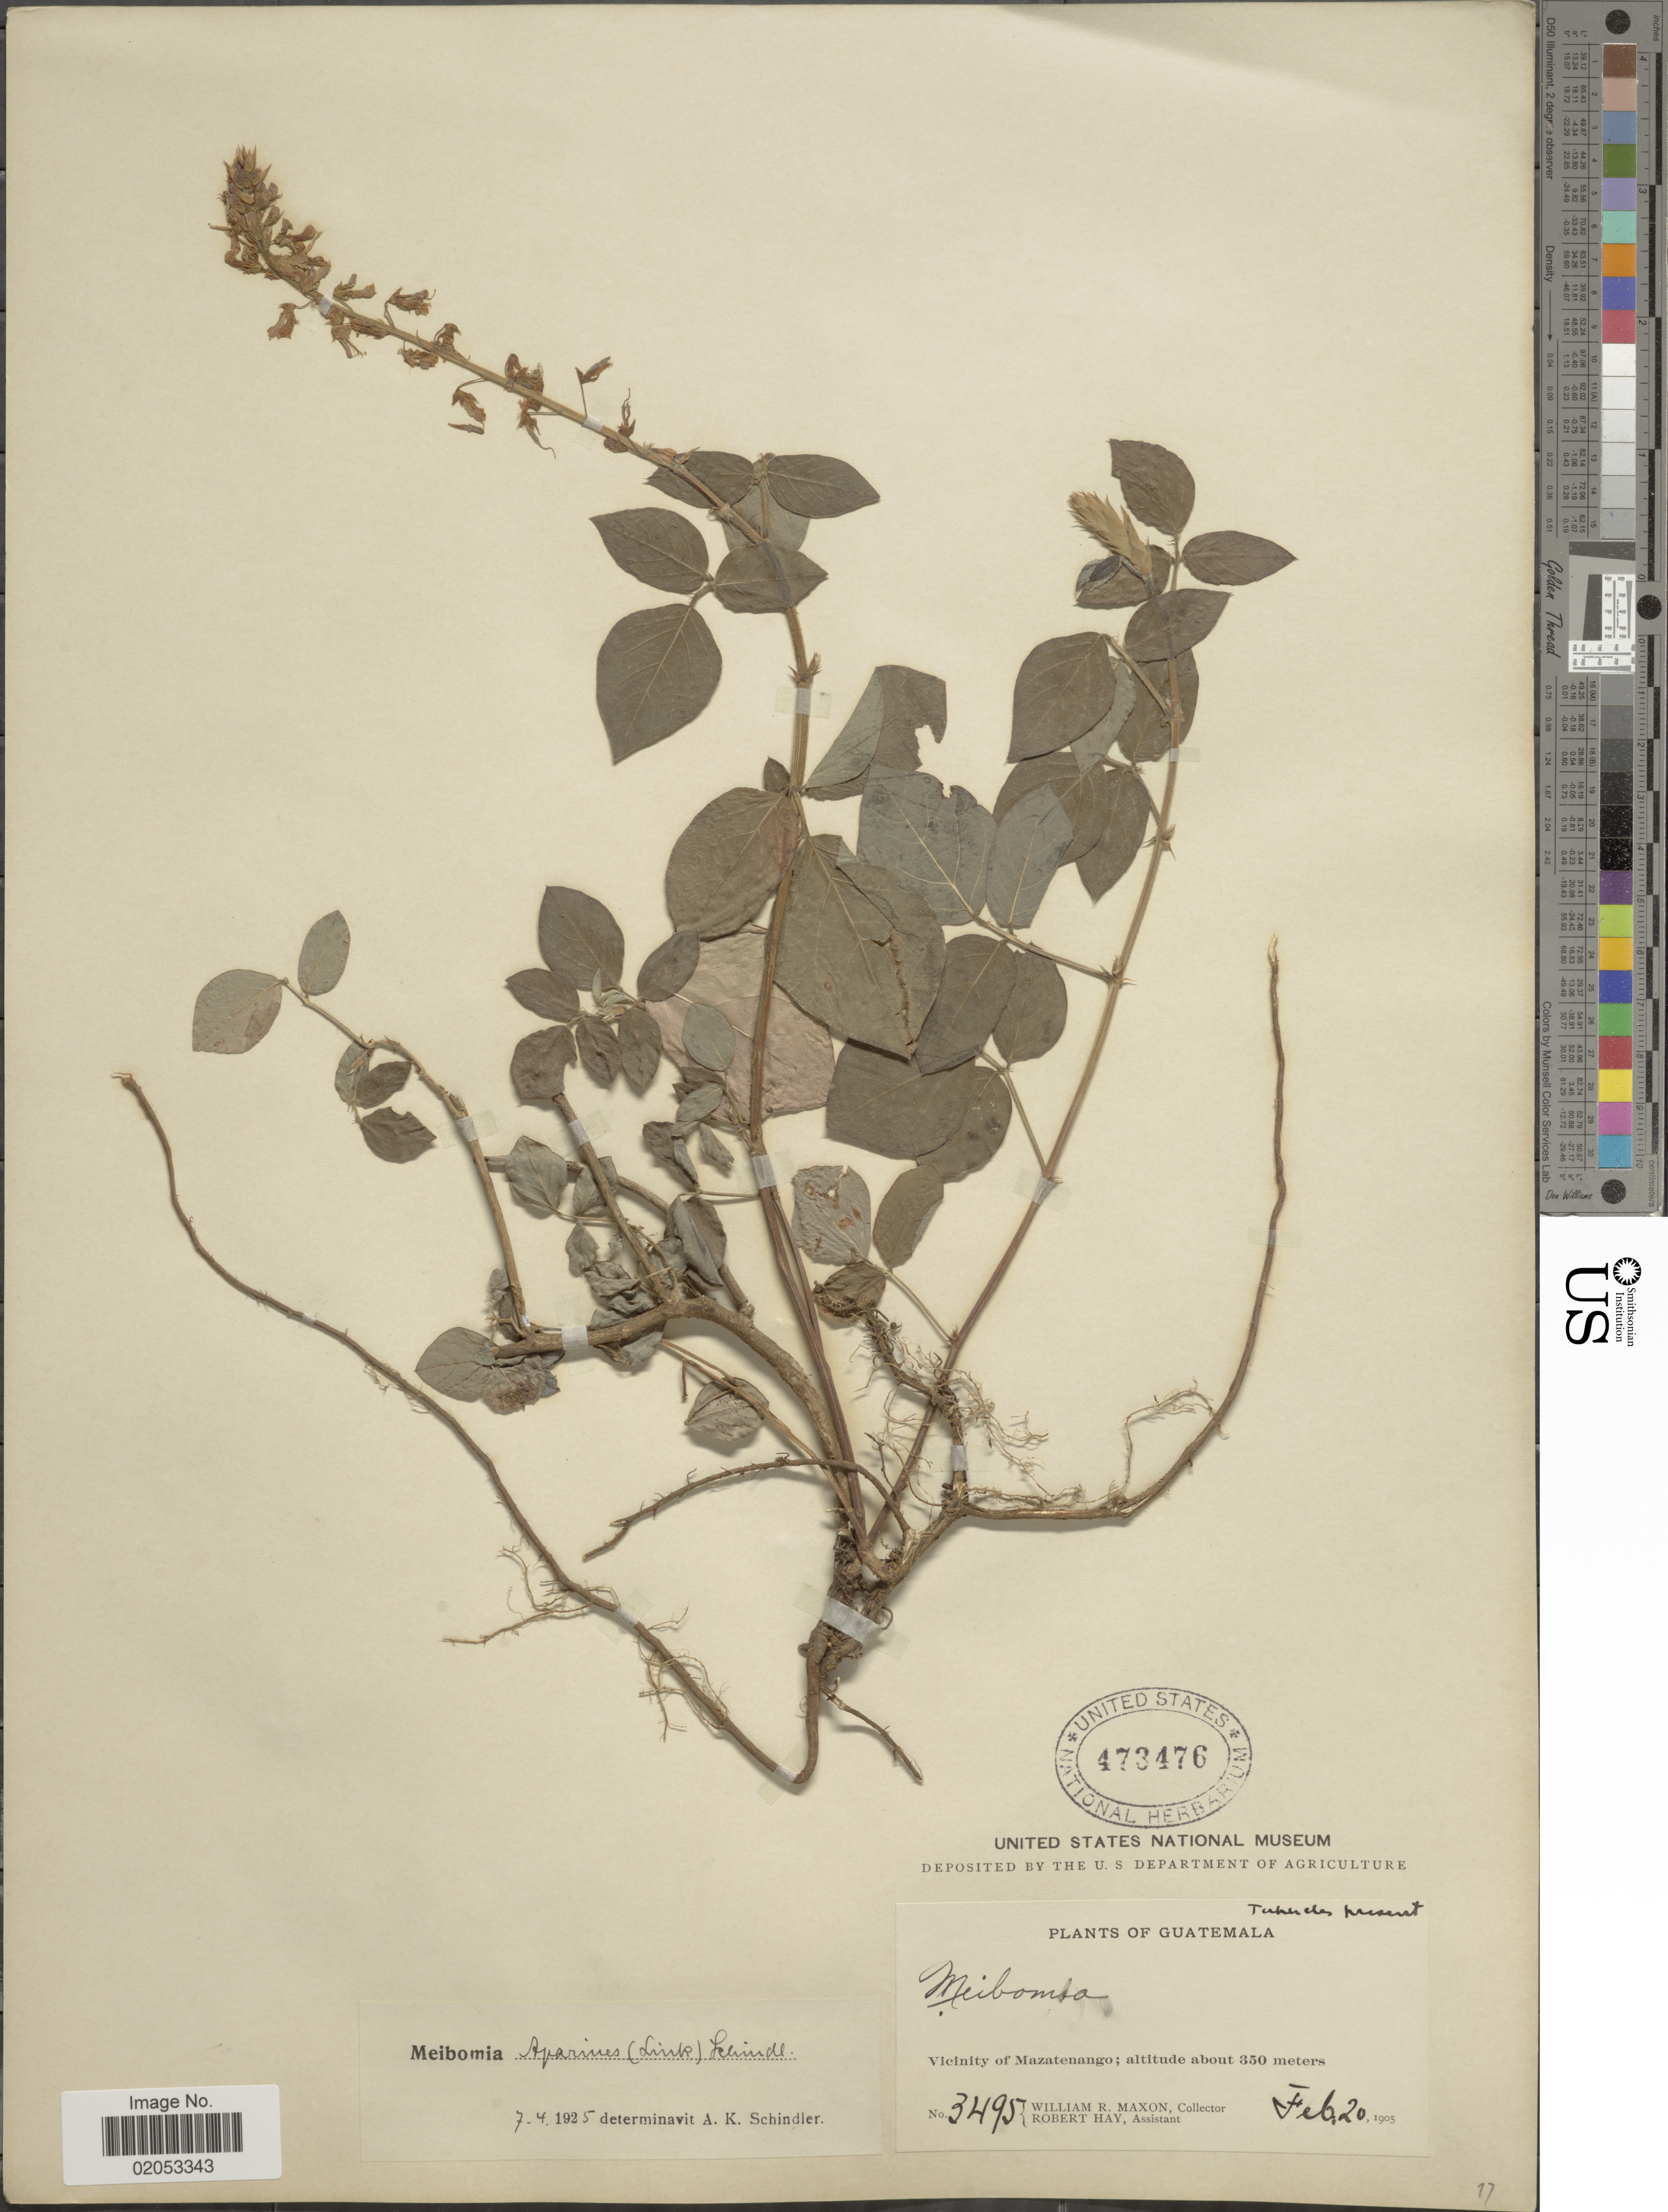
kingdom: Plantae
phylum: Tracheophyta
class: Magnoliopsida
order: Fabales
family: Fabaceae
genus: Desmodium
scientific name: Desmodium aparines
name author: (Link) DC.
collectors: W. R. Maxon & R. Hay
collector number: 3495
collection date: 1905-02-20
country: Guatemala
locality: Vicinity of Mazatenango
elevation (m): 350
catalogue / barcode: US 473476